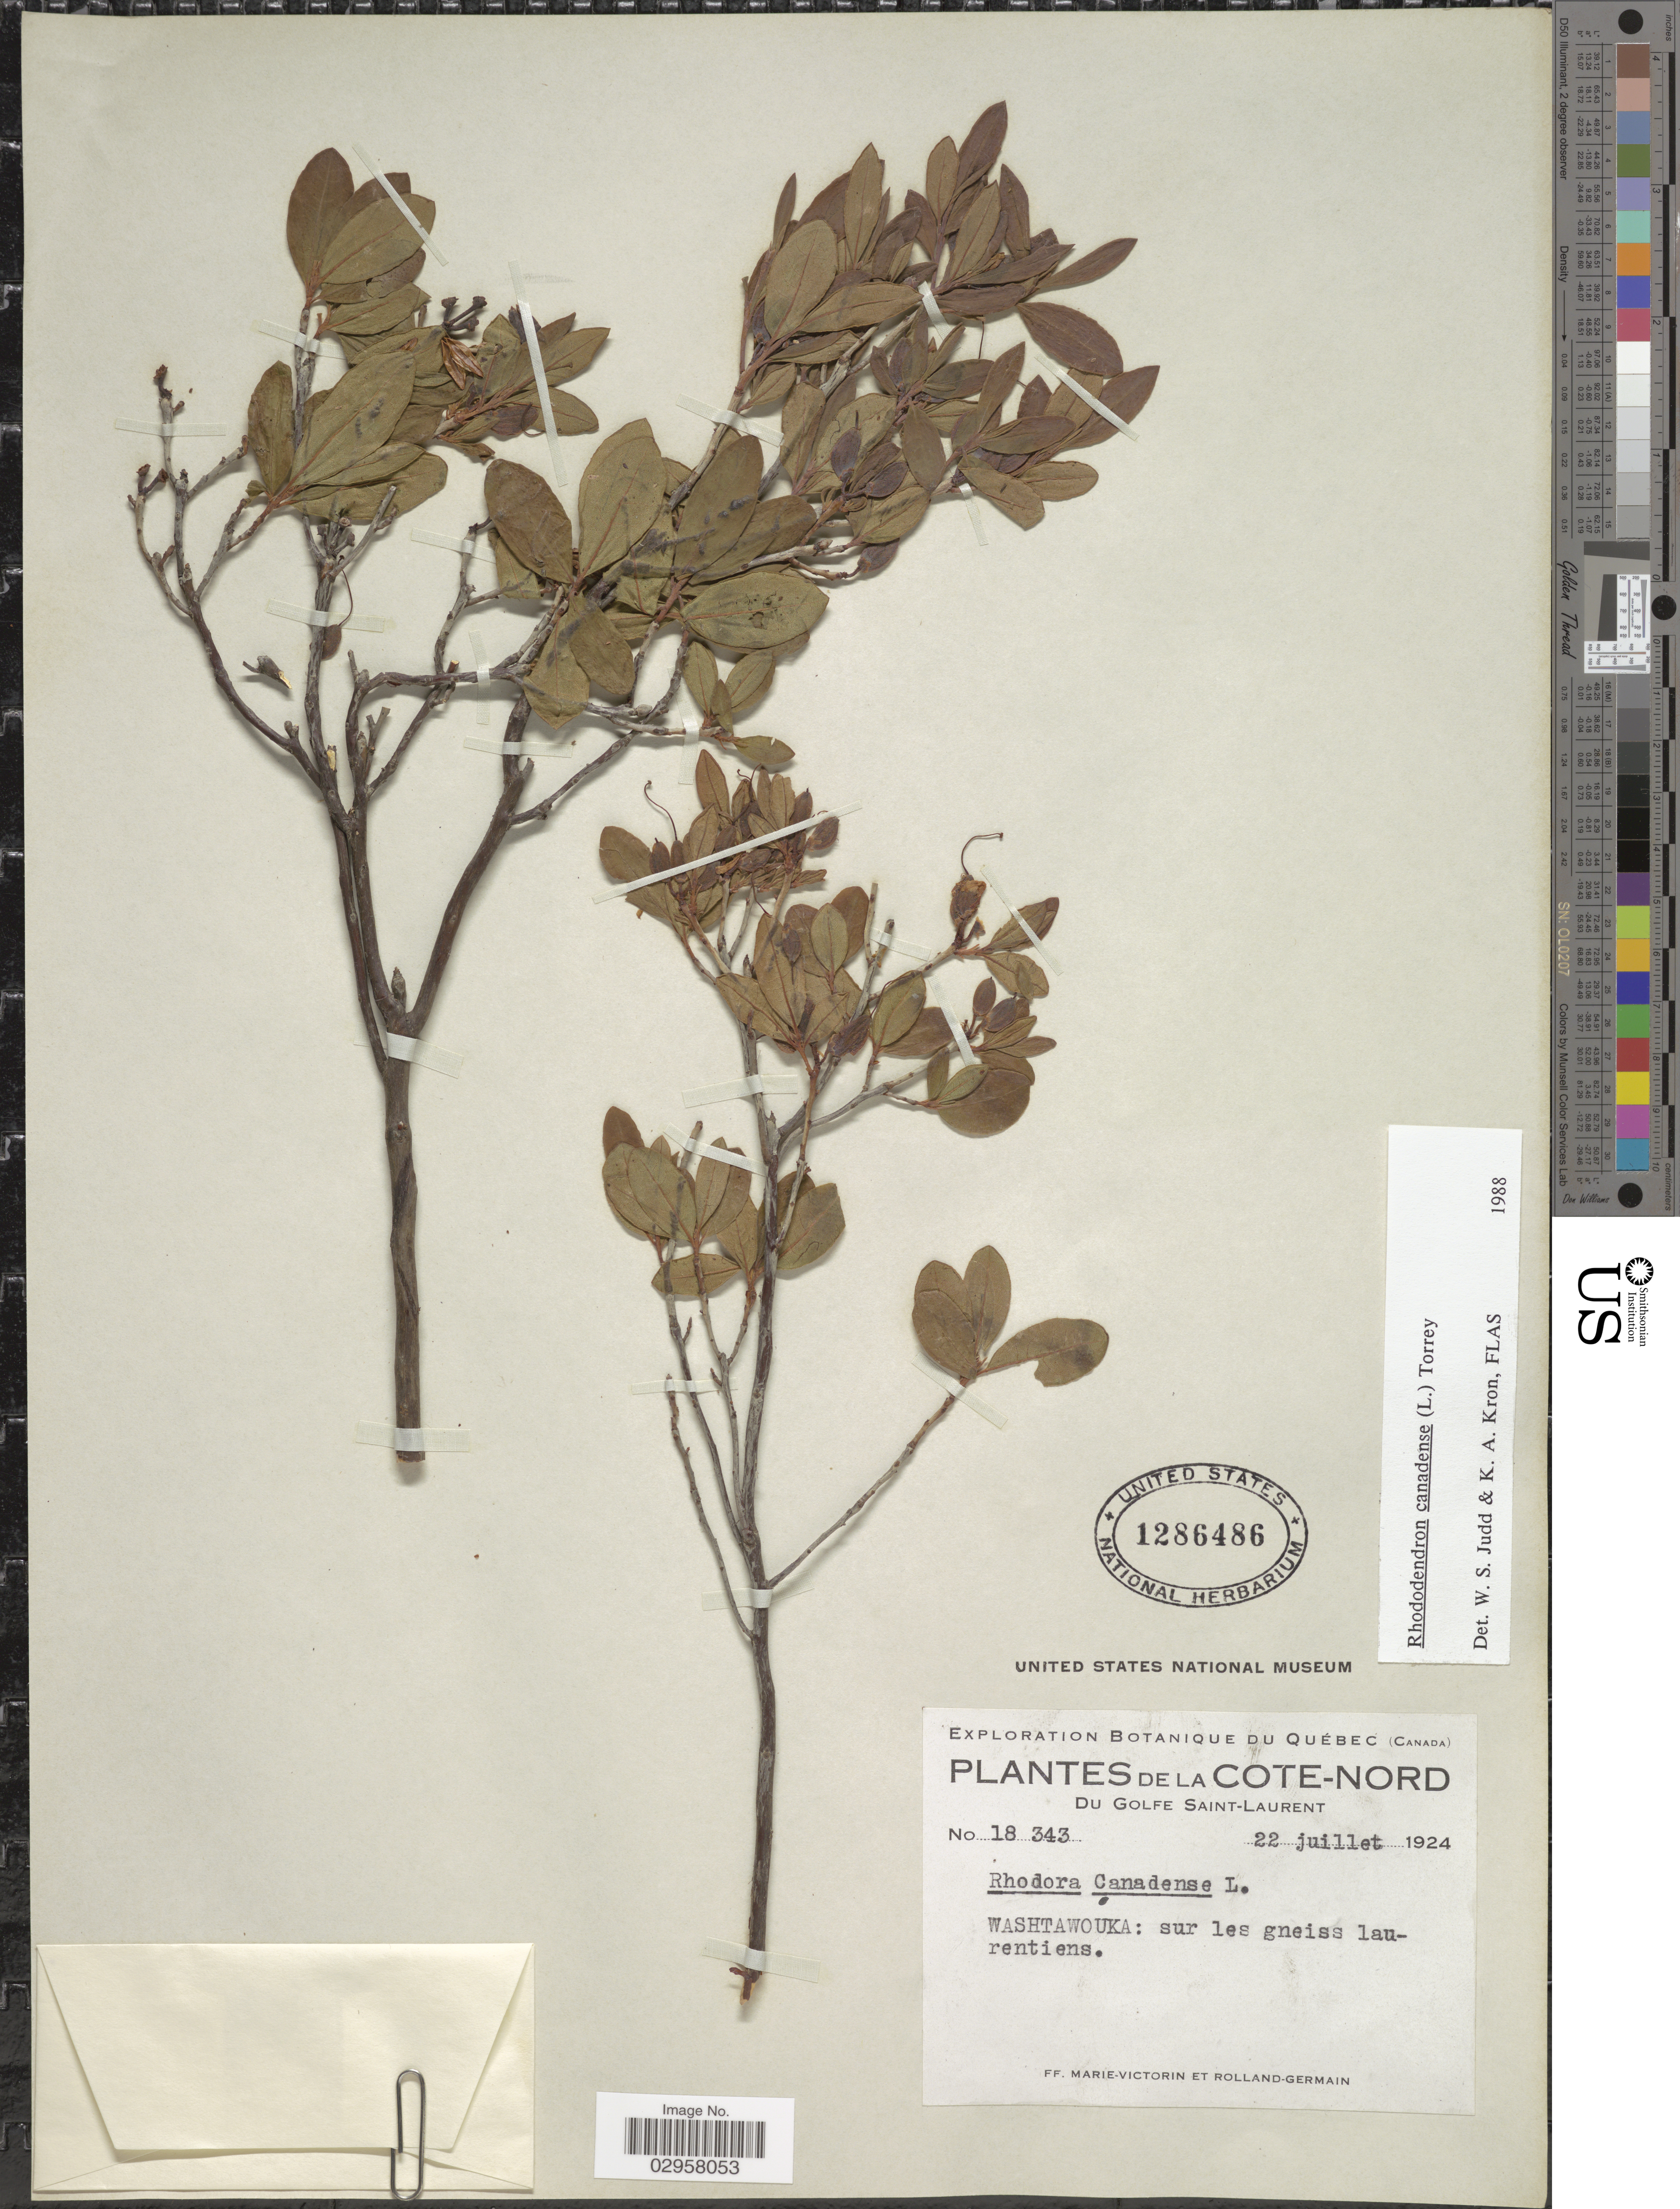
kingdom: Plantae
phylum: Tracheophyta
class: Magnoliopsida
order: Ericales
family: Ericaceae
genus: Rhododendron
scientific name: Rhododendron canadense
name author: (L.) Torr.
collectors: F. Marie-Victorin & Rolland-Germain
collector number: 18343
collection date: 1924-07-22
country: Canada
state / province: Quebec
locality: De la Cote-Nord du Golfe Saint-Laurent. Washtawouka: sur les gneiss laurentiens.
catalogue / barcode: US 1286486